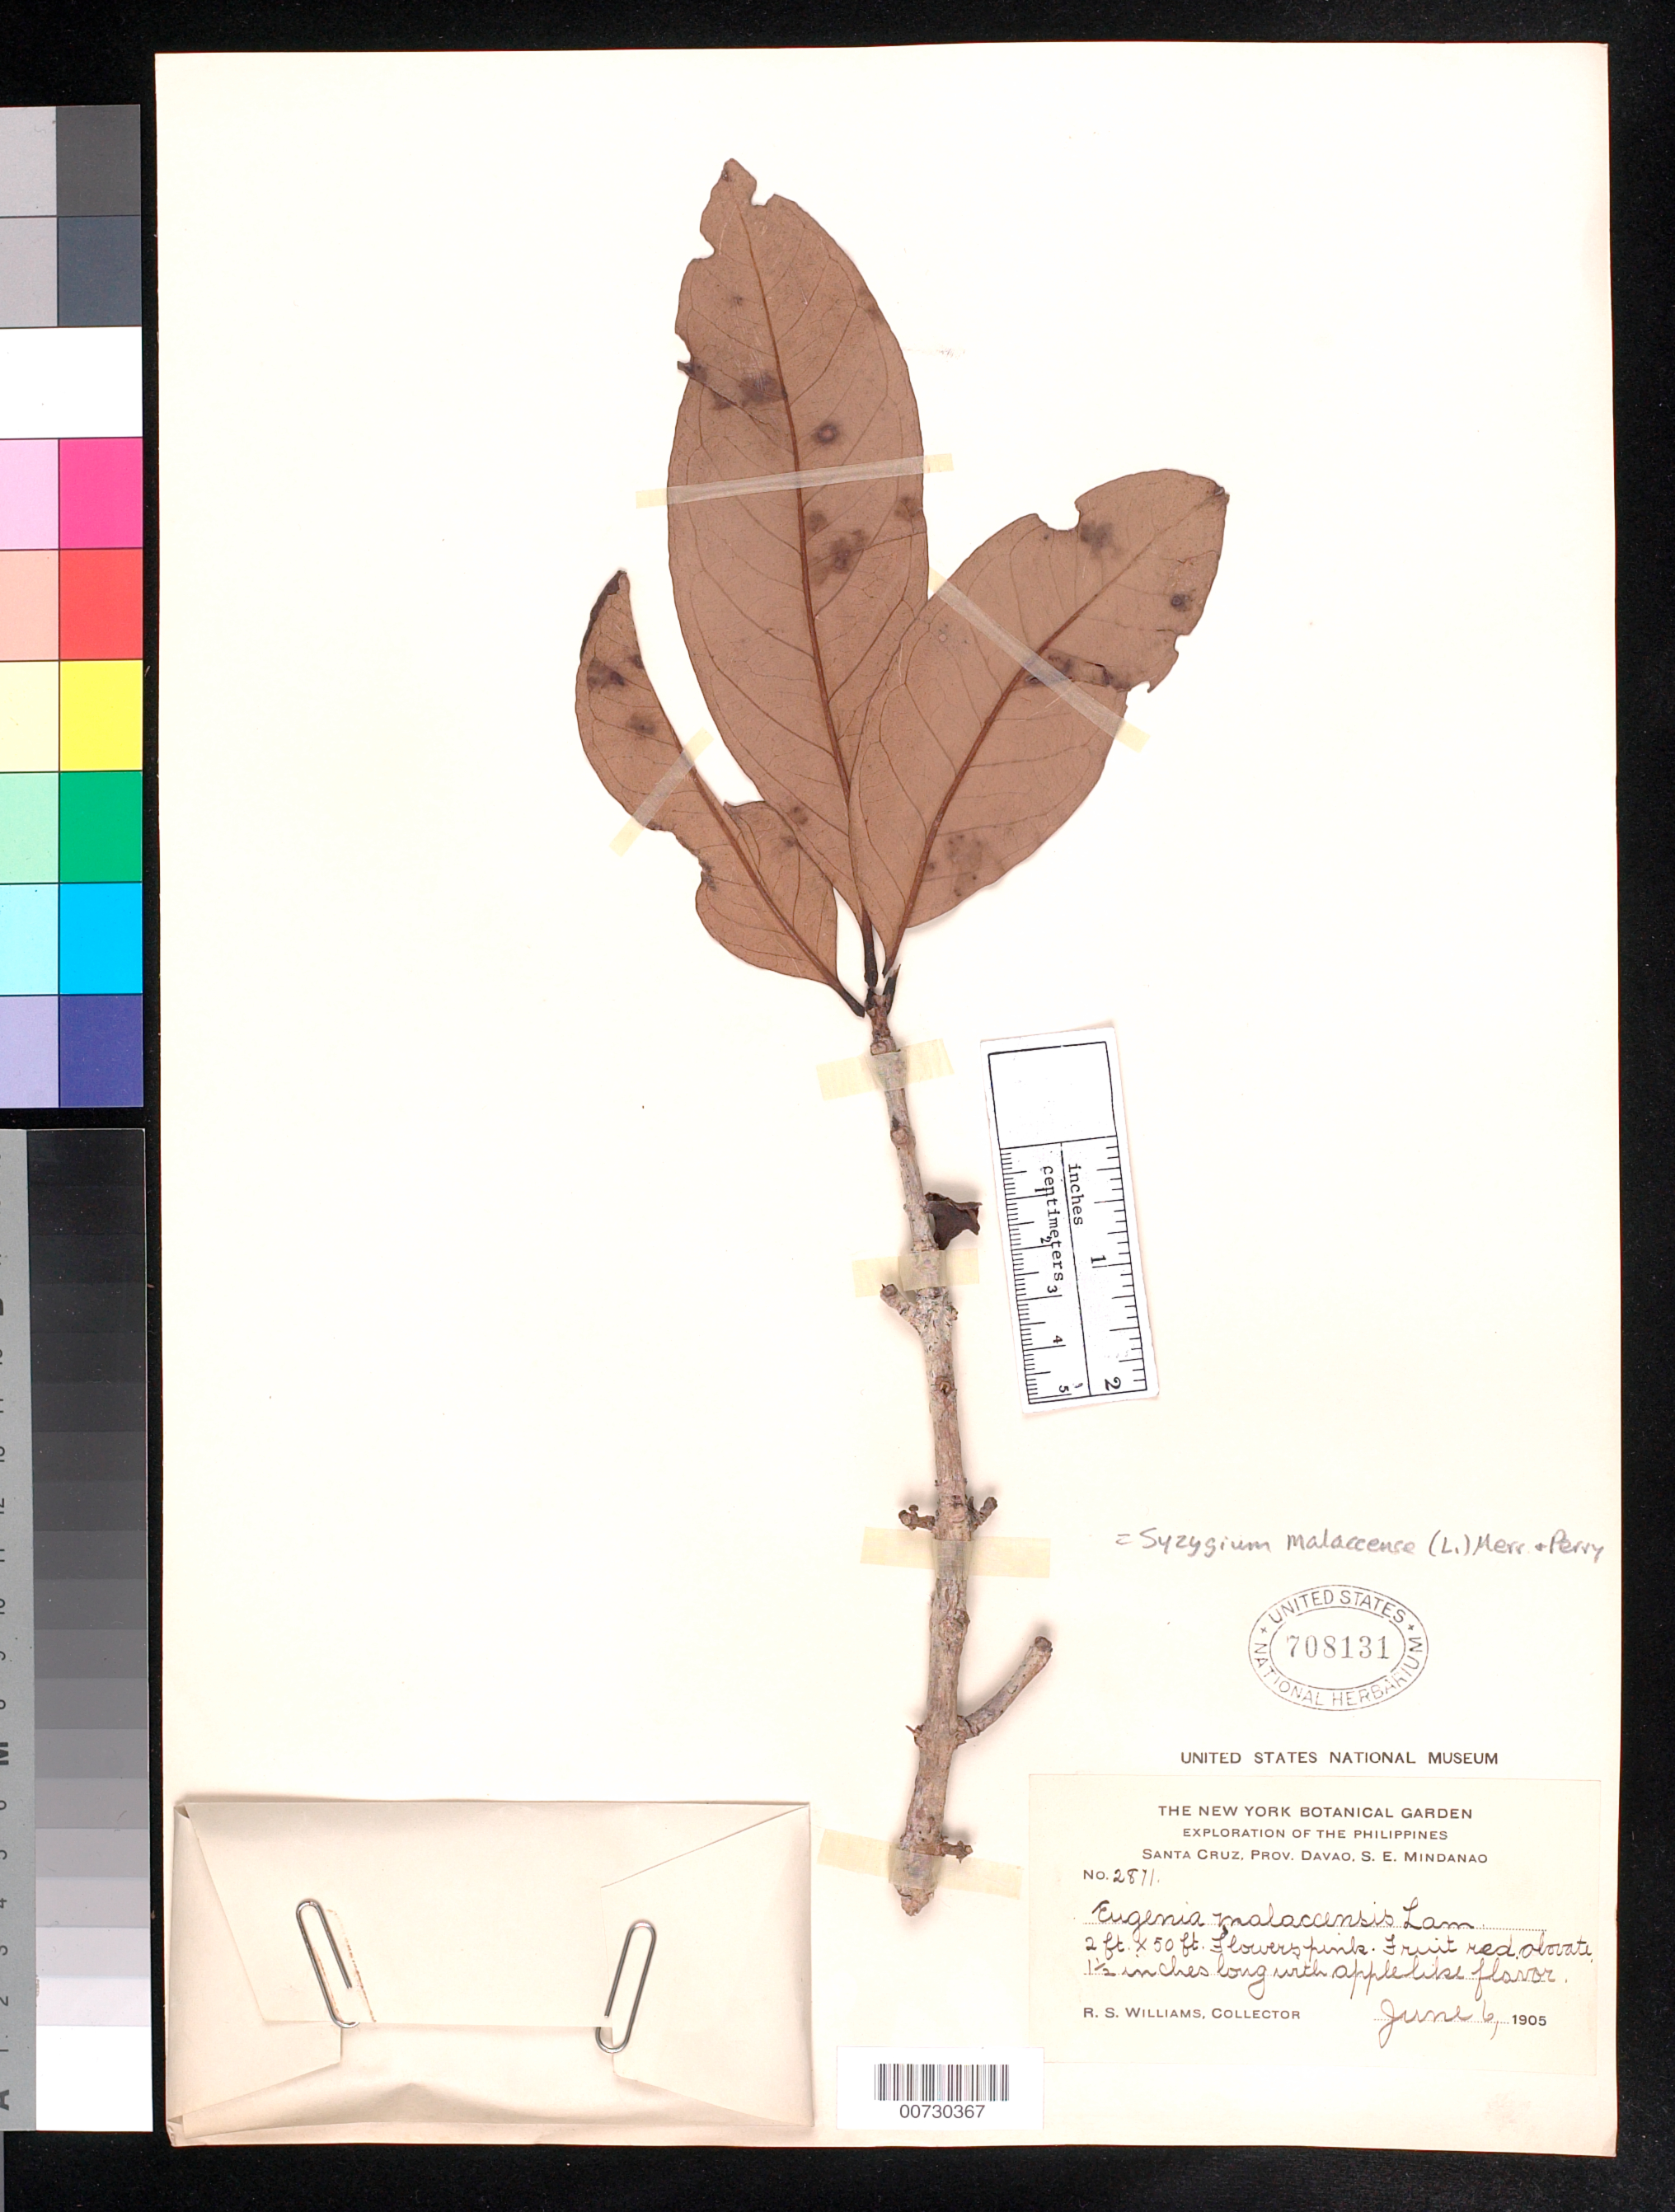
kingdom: Plantae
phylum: Tracheophyta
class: Magnoliopsida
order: Myrtales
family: Myrtaceae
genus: Syzygium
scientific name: Syzygium malaccense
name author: (L.) Merr. & L.M. Perry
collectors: R. S. Williams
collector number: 2871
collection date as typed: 06 Jun 1905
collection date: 1905-06-06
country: Philippines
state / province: Davao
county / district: Davao del Sur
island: Mindanao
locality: Santa Cruz.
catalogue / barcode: US 708131